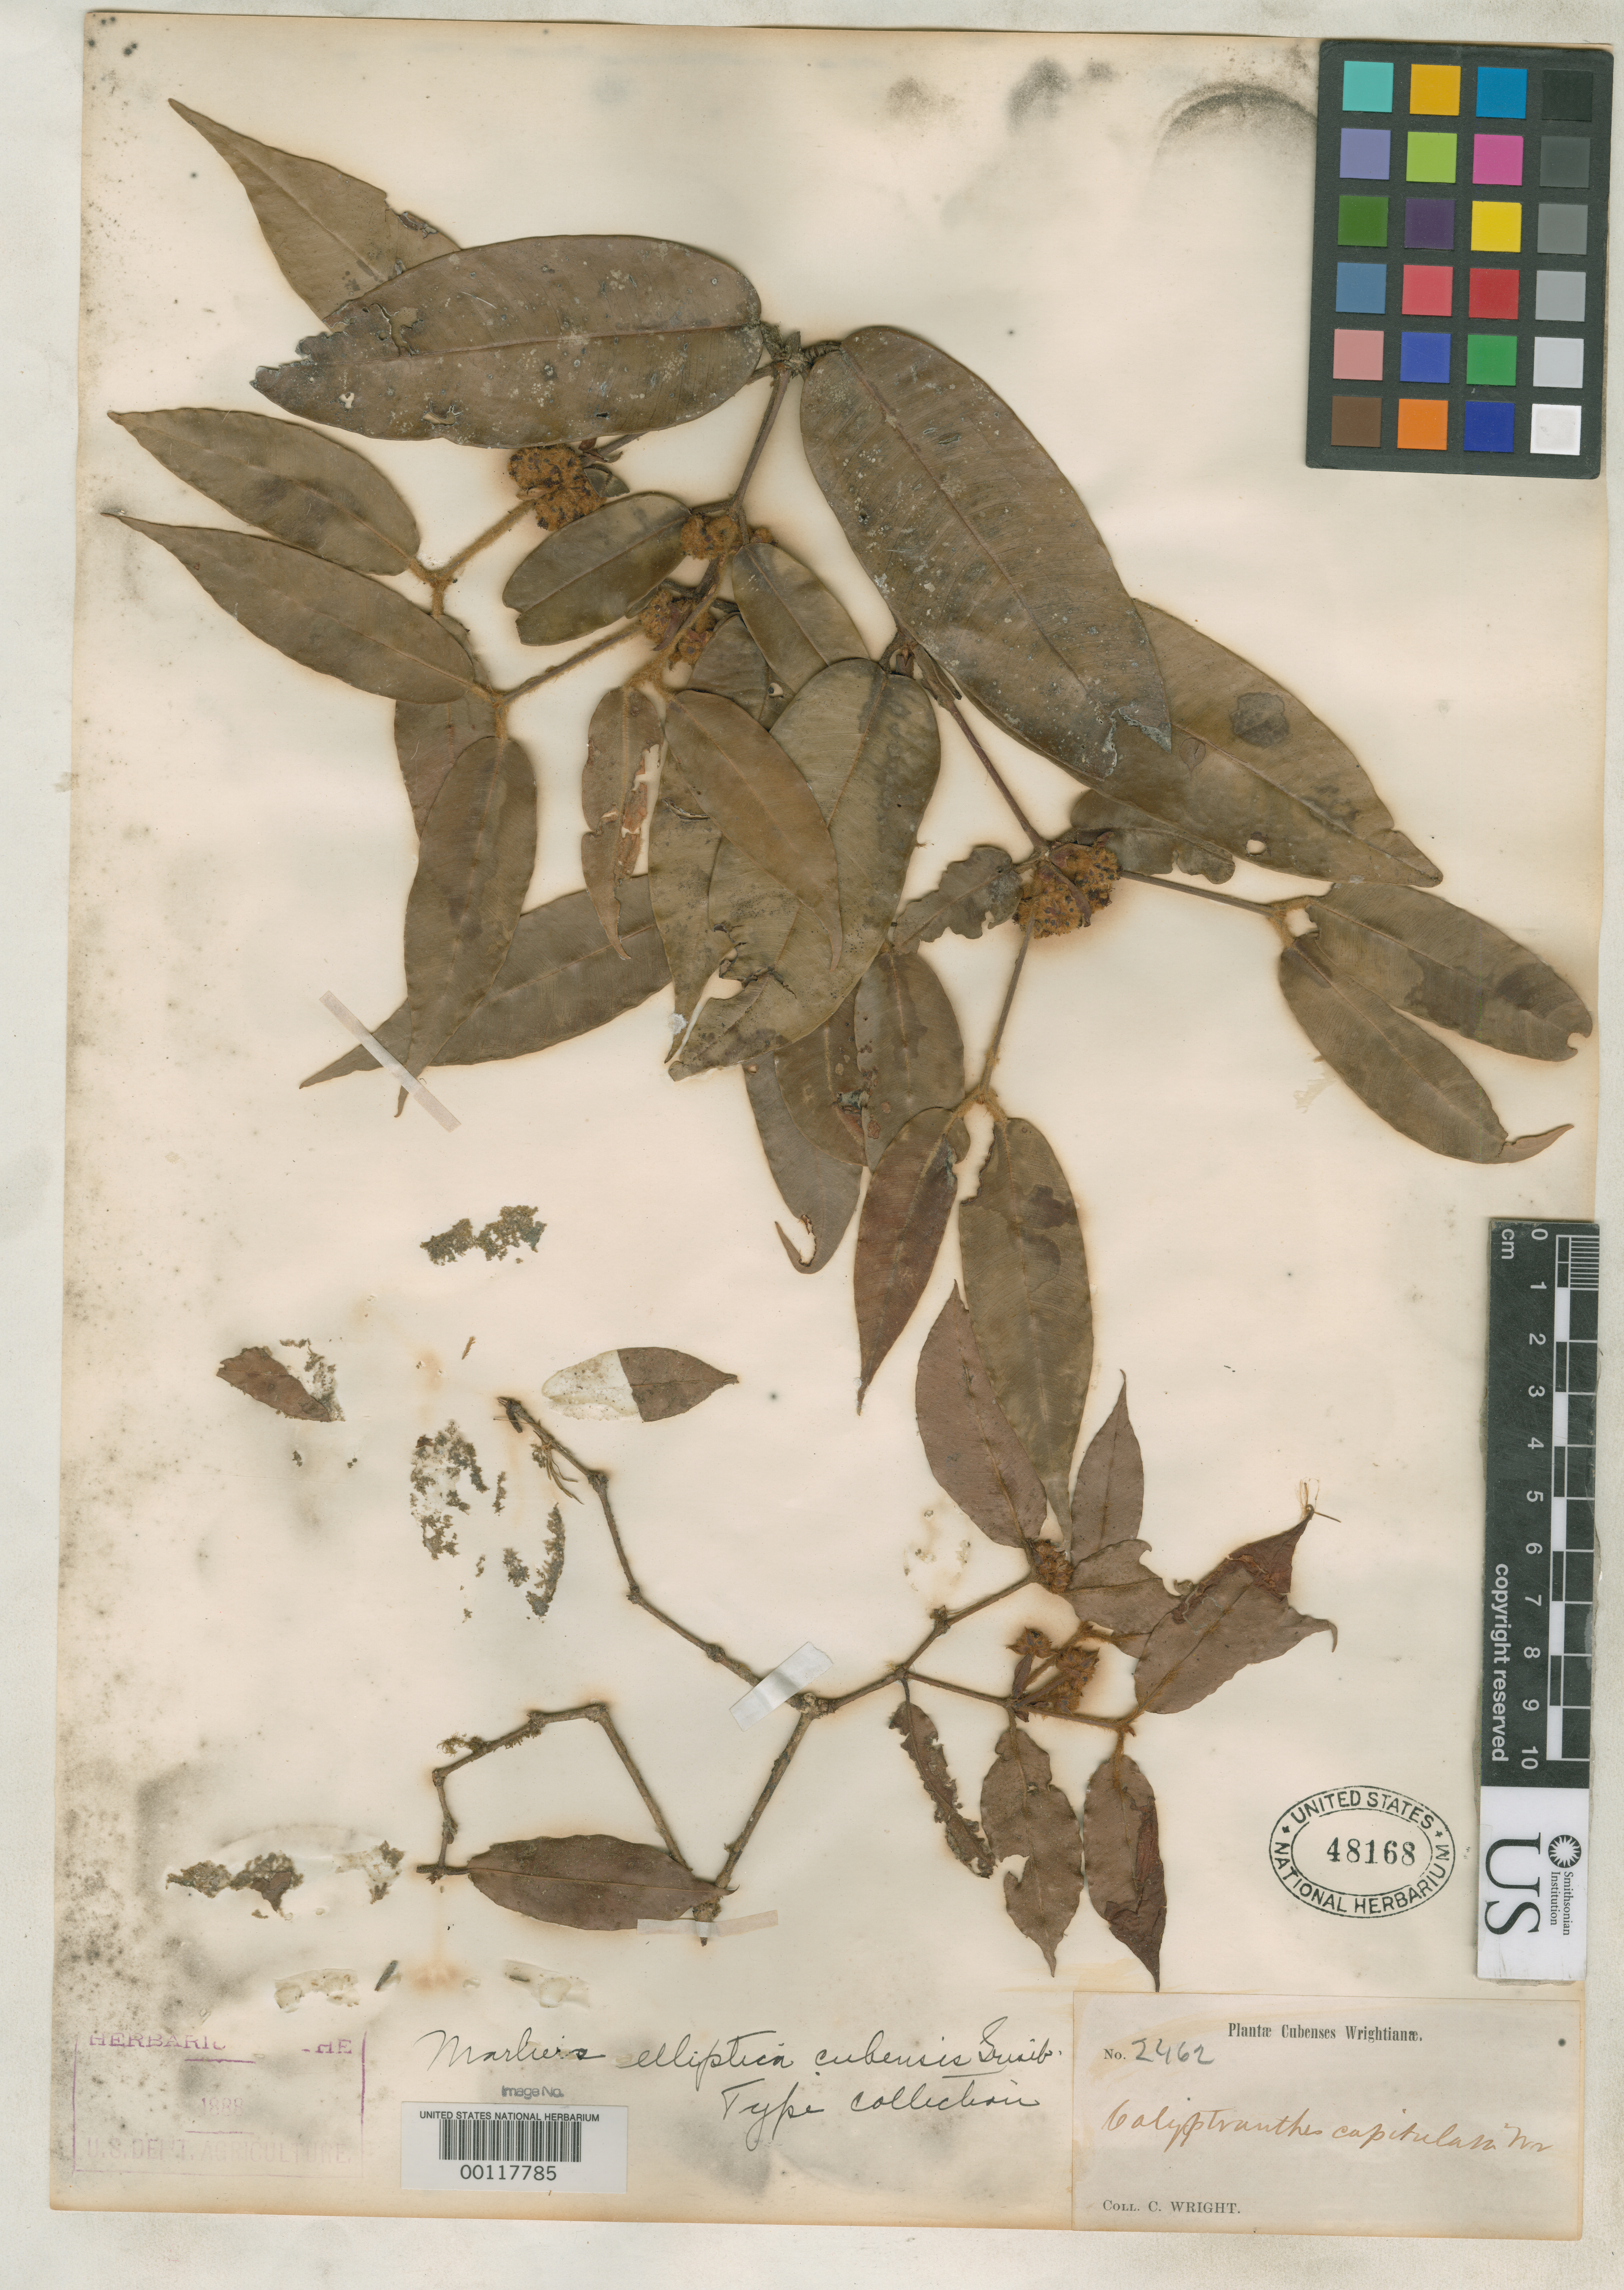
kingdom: Plantae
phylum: Tracheophyta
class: Magnoliopsida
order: Myrtales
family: Myrtaceae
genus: Marlierea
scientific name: Marlierea elliptica var. cubensis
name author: Griseb.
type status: Isotype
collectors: C. Wright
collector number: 2462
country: Cuba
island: Greater Antilles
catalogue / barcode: US 48168